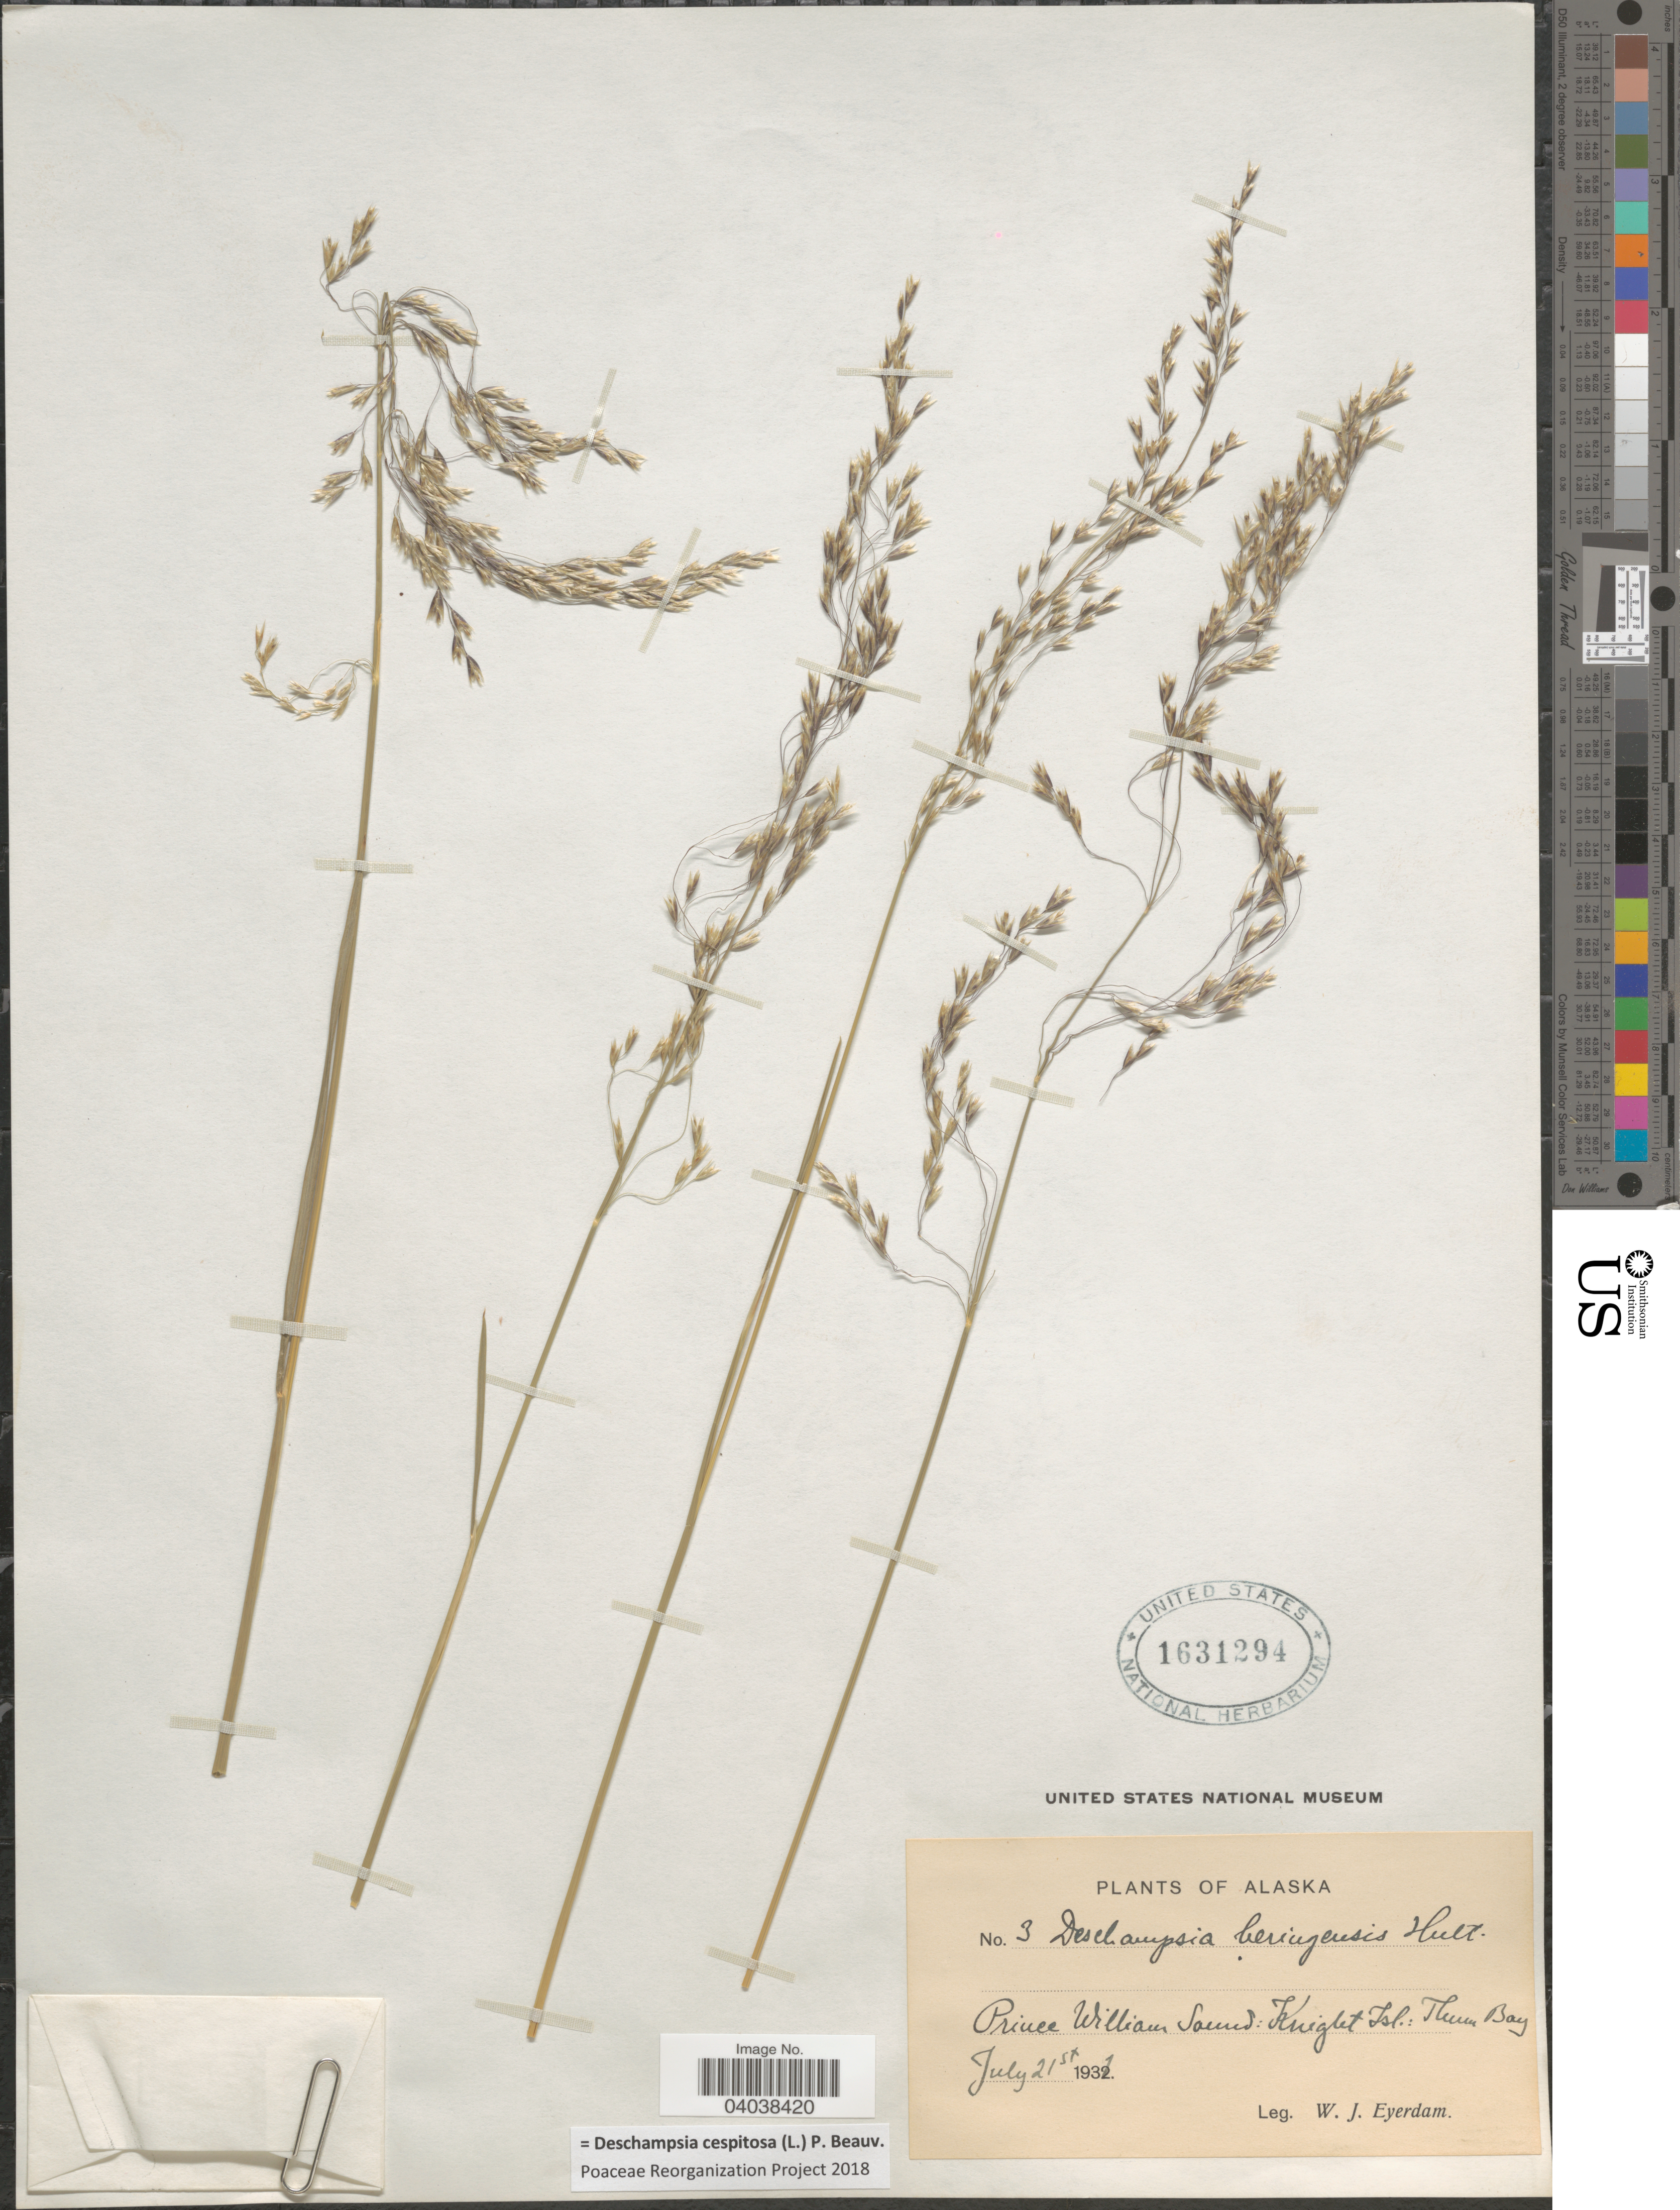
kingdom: Plantae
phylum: Tracheophyta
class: Liliopsida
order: Poales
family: Poaceae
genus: Deschampsia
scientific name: Deschampsia cespitosa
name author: (L.) P. Beauv.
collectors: W. J. Eyerdam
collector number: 3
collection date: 1931-07-21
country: United States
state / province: Alaska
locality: Prince William Sound: Knight Isl.: Thum Bay.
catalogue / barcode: US 1631294